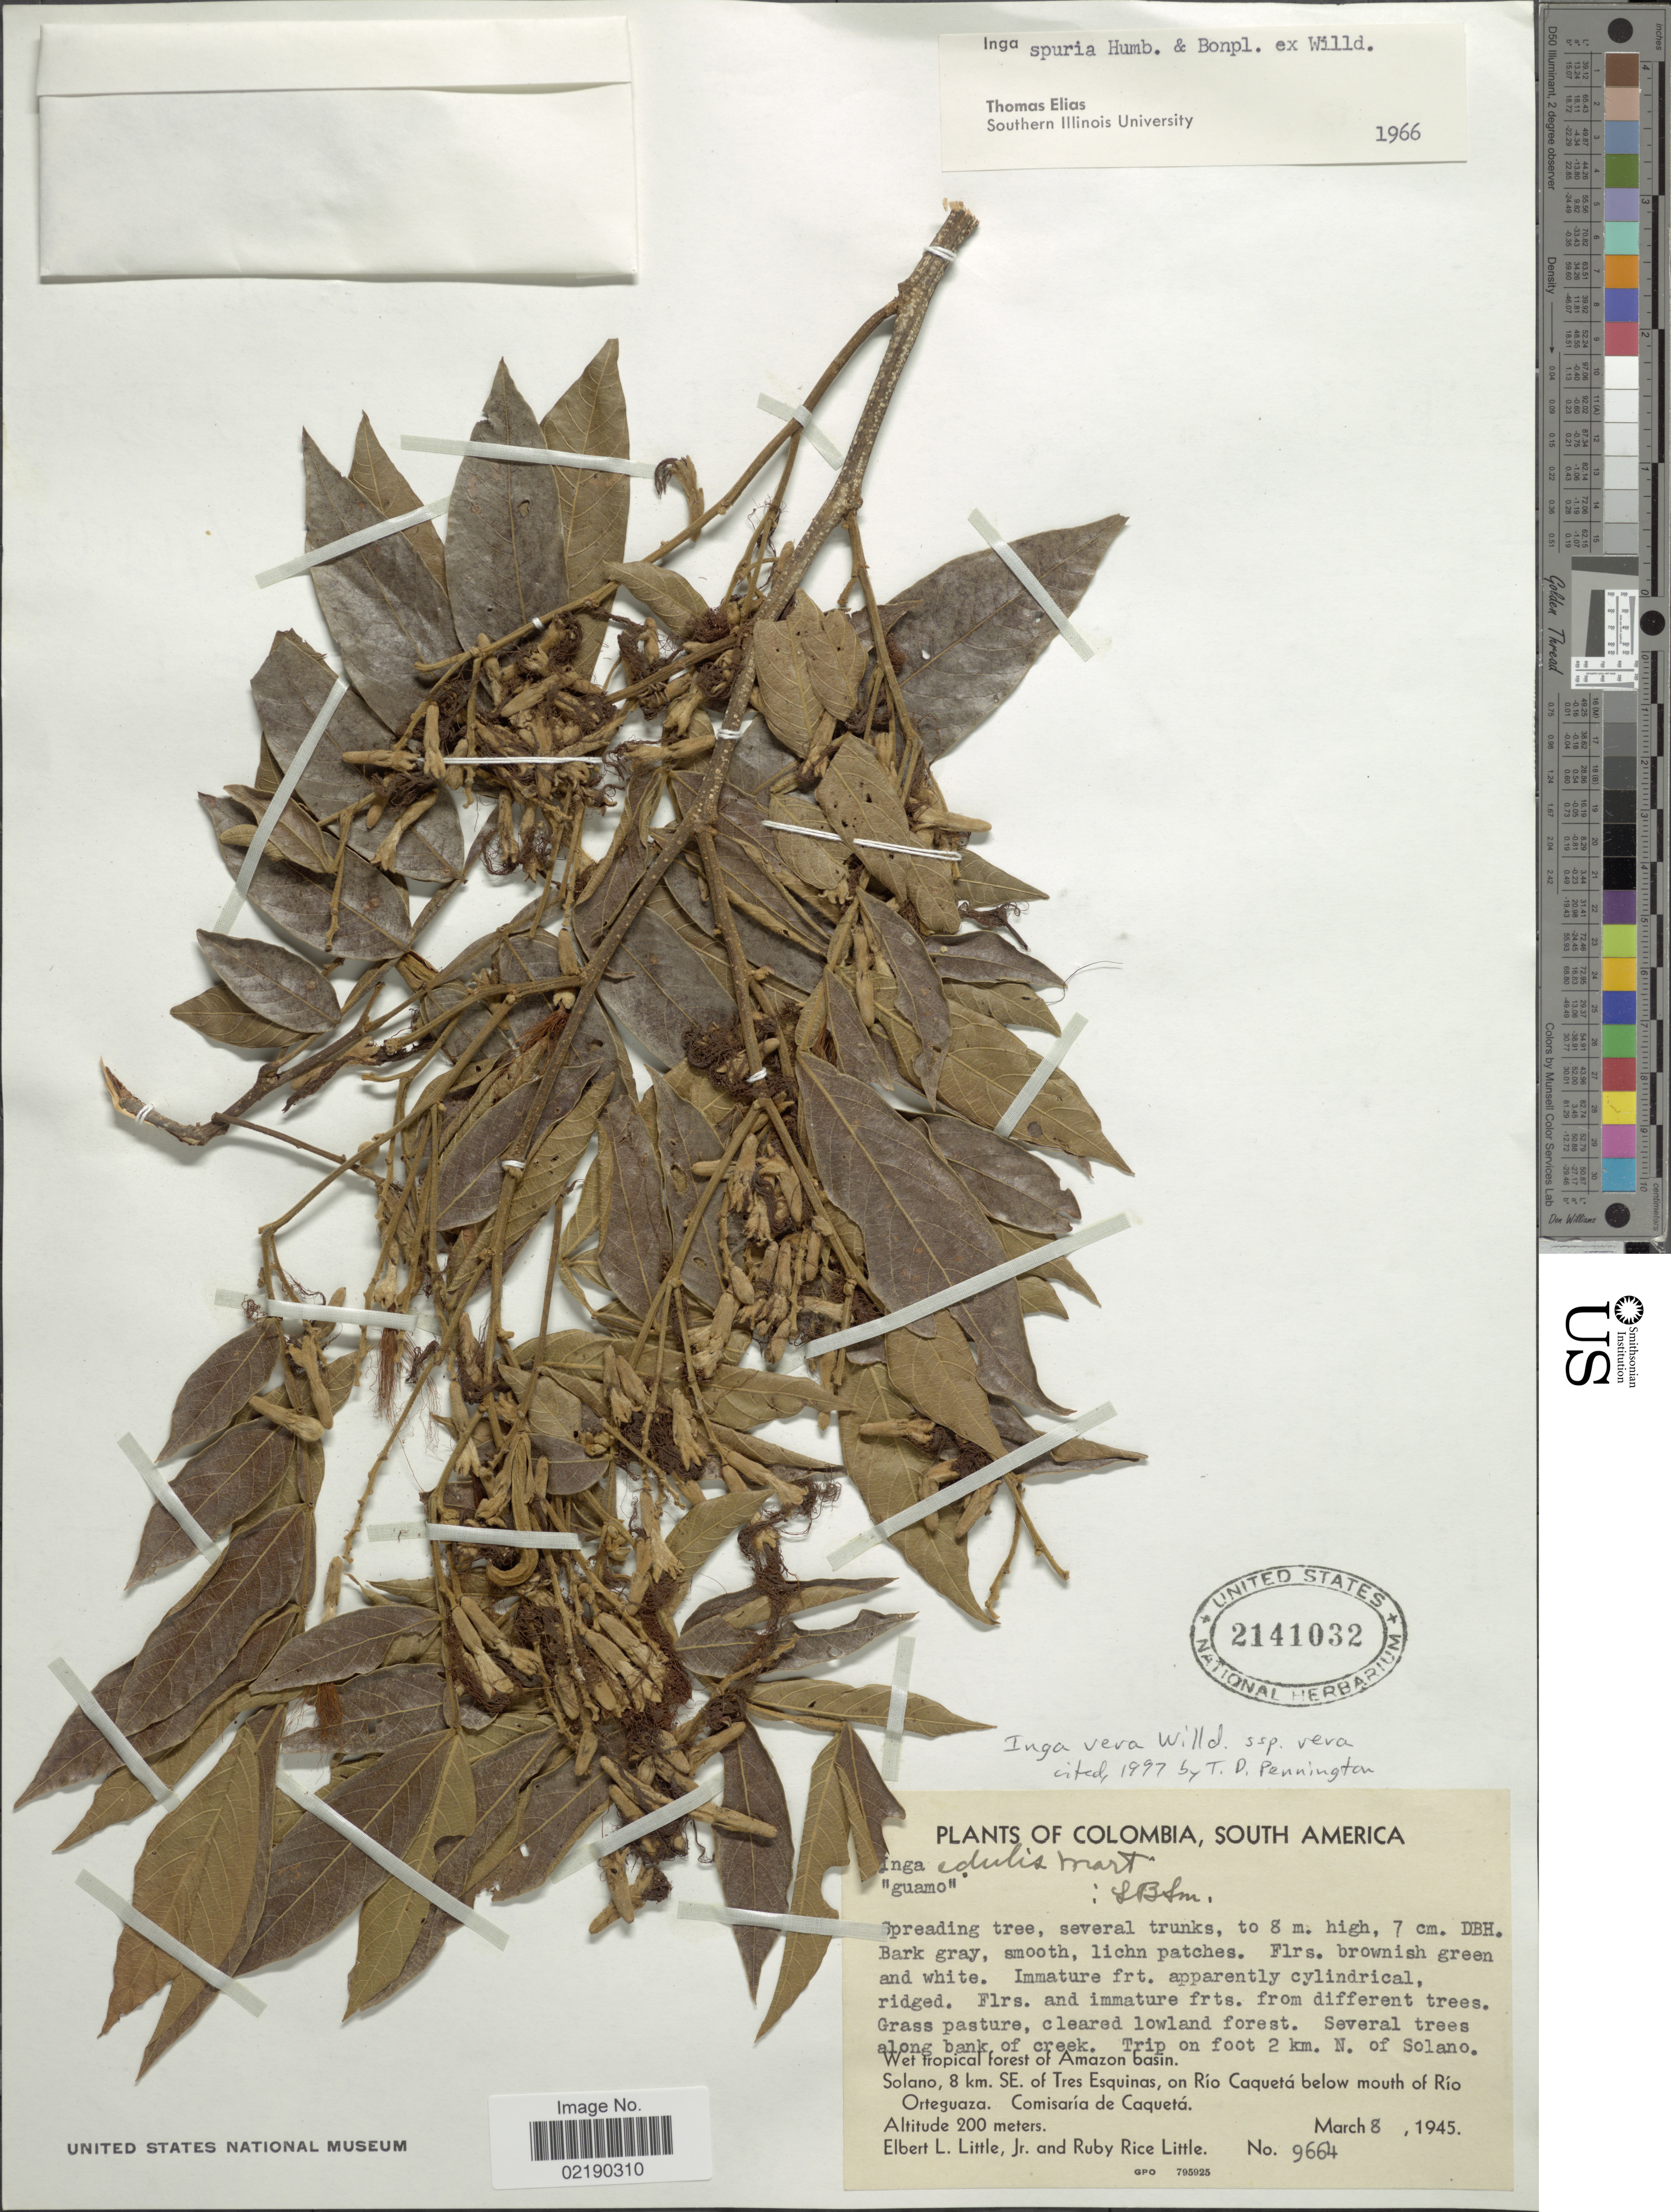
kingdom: Plantae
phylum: Tracheophyta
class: Magnoliopsida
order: Fabales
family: Fabaceae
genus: Inga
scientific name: Inga vera subsp. vera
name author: Willd.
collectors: E. L. Little & R. R. Little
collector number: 9664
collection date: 1945-03-08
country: Colombia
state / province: Caquetá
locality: Several trees along bank of creek. trip on foot 2 km. N. of Solano. wet tropical forest of Amazon basin. Solan, 8 km. SE. of Tres Esquinas, on Rio Caqueta below mouth of Rio Orteguaza.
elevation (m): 200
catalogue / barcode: US 2141032